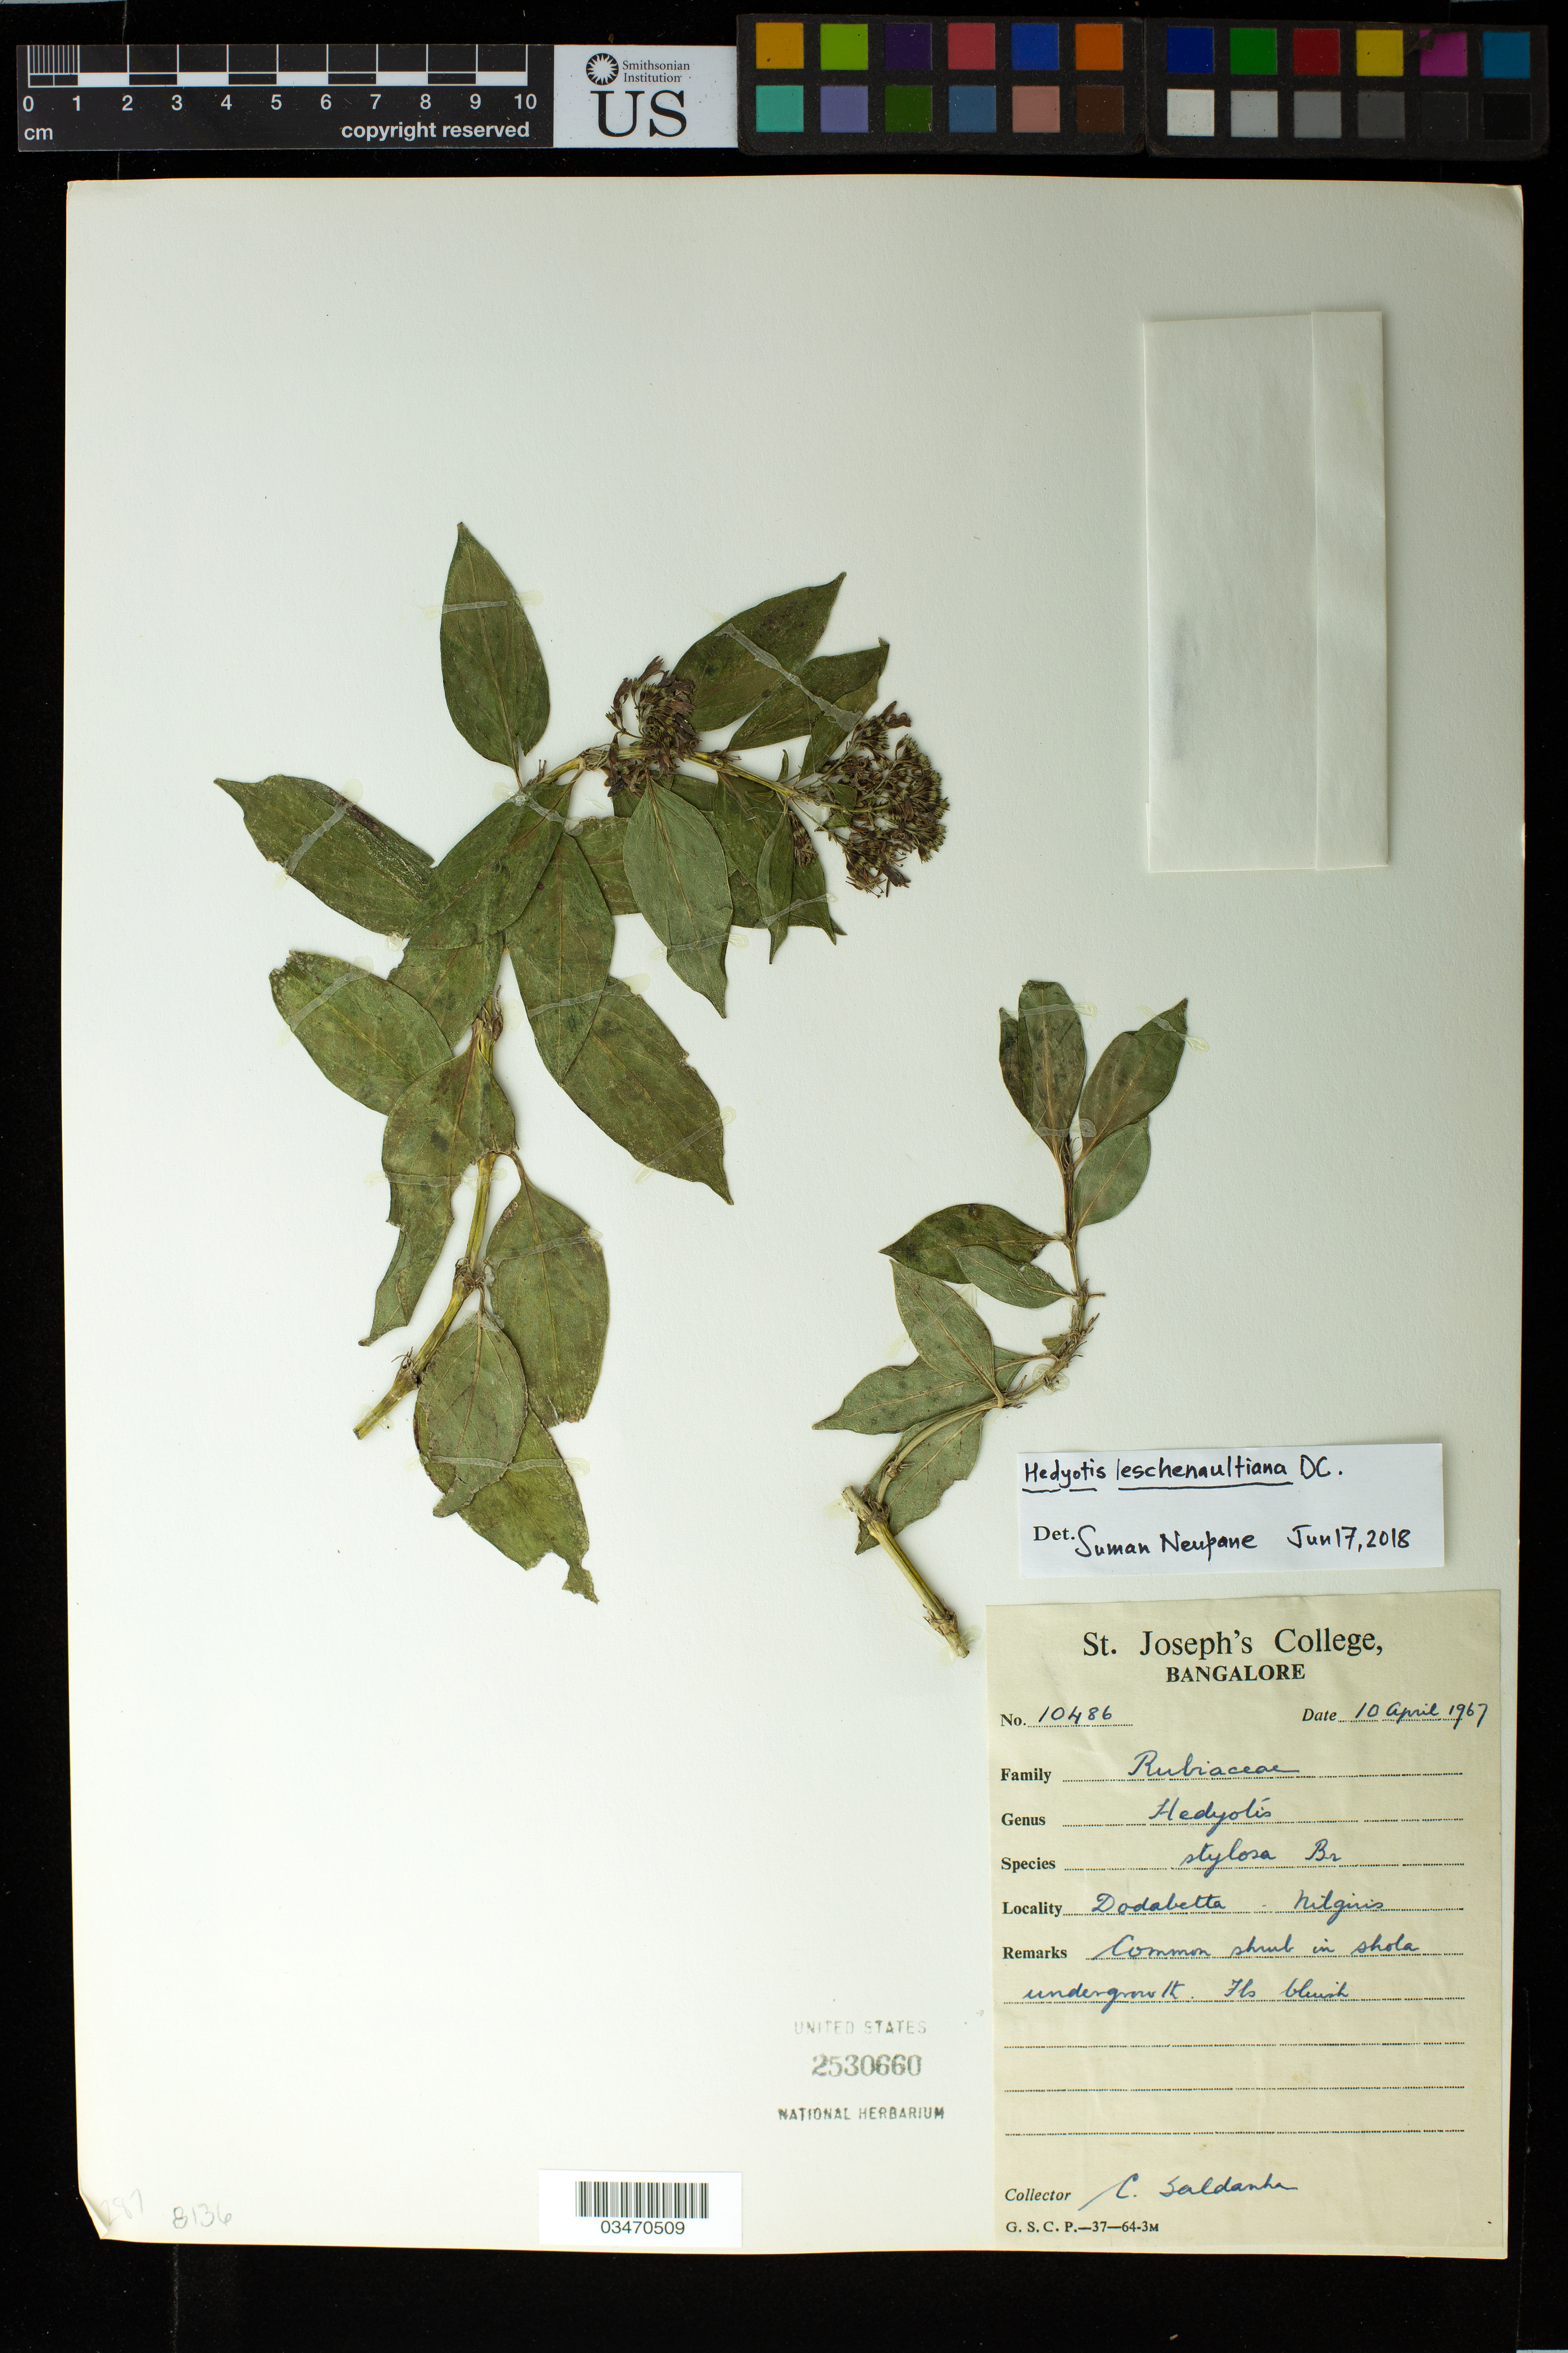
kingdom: Plantae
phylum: Tracheophyta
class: Magnoliopsida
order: Gentianales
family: Rubiaceae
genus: Hedyotis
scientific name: Hedyotis leschenaultiana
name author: DC.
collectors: C. Saldanha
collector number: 10486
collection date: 1967-04-10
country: India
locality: Bangalore. Dodabella. Nilgiris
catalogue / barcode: US 2530660